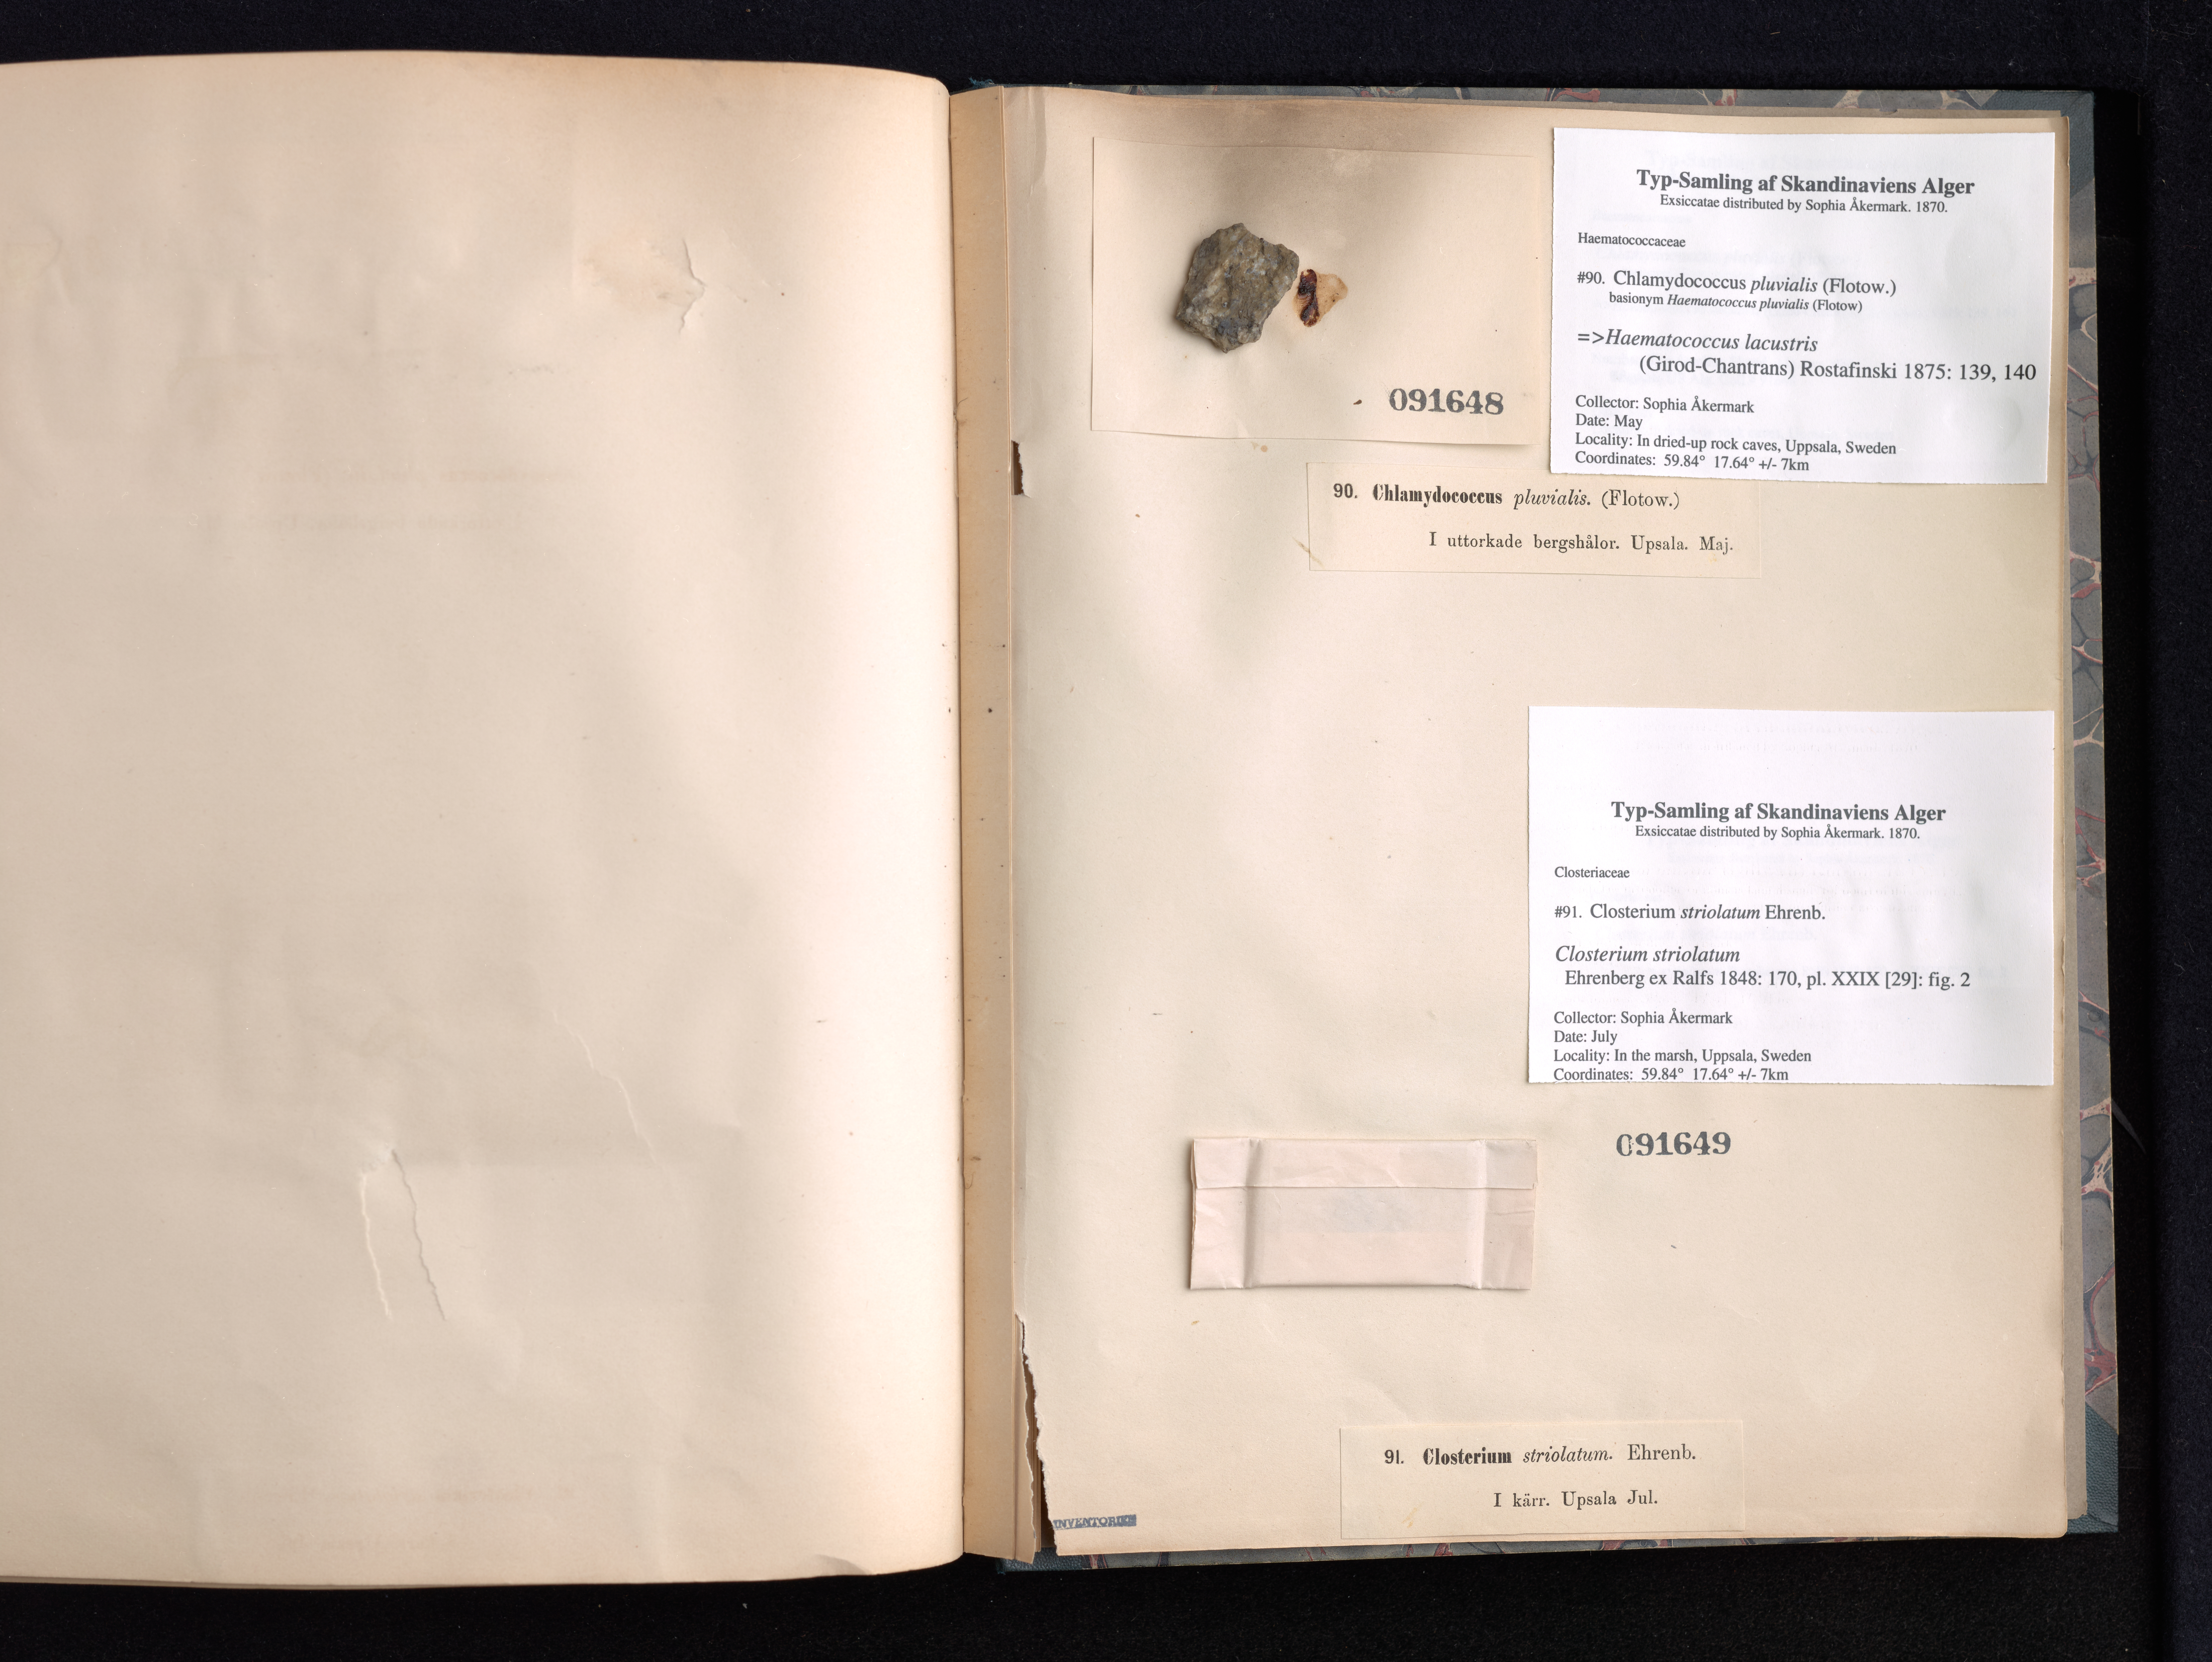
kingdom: Plantae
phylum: Chlorophyta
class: Chlorophyceae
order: Volvocales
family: Haematococcaceae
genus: Haematococcus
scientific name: Haematococcus lacustris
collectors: S. Akermark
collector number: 90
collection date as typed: May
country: Sweden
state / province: Uppsala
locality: Uppsala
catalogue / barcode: US 91648